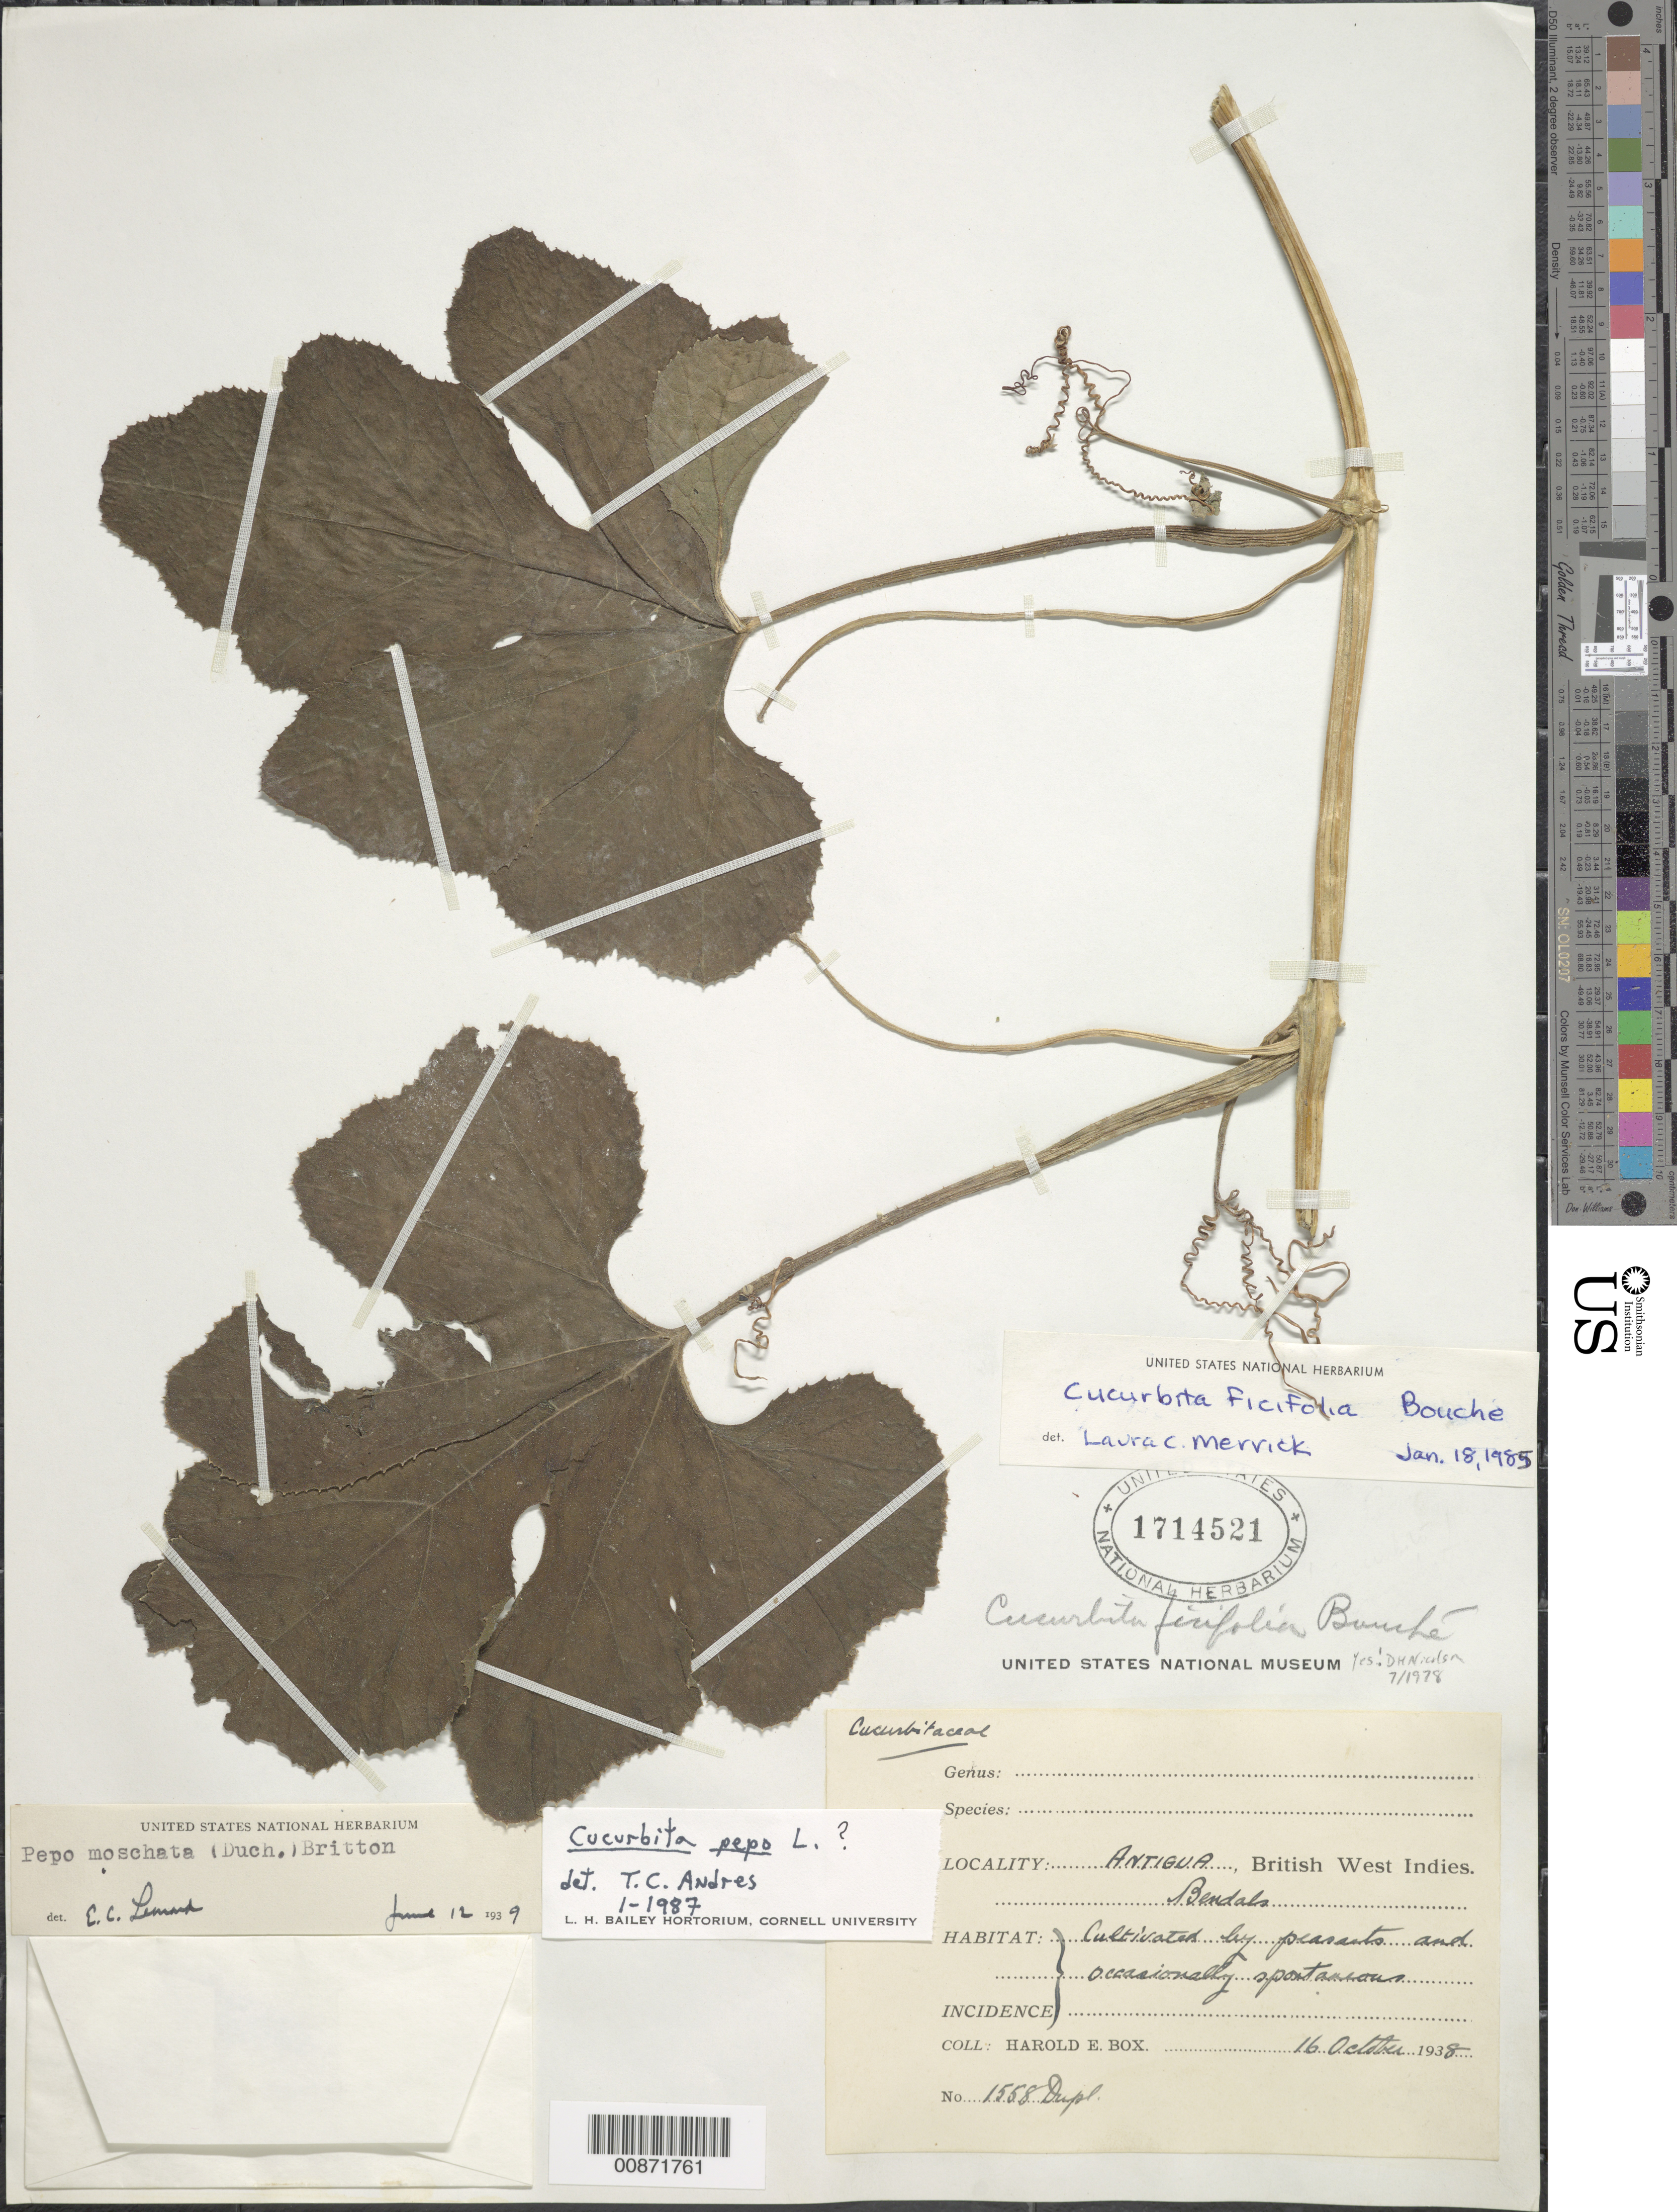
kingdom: Plantae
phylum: Tracheophyta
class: Magnoliopsida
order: Cucurbitales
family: Cucurbitaceae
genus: Cucurbita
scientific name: Cucurbita pepo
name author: L.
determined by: Andres, T. C.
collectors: H. E. Box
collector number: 1558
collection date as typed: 16 Oct 1938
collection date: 1938-10-16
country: Antigua and Barbuda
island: Leeward Is.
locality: Bendals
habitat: Cultivated on peasants land (occas. spontaneous)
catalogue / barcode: US 1714521